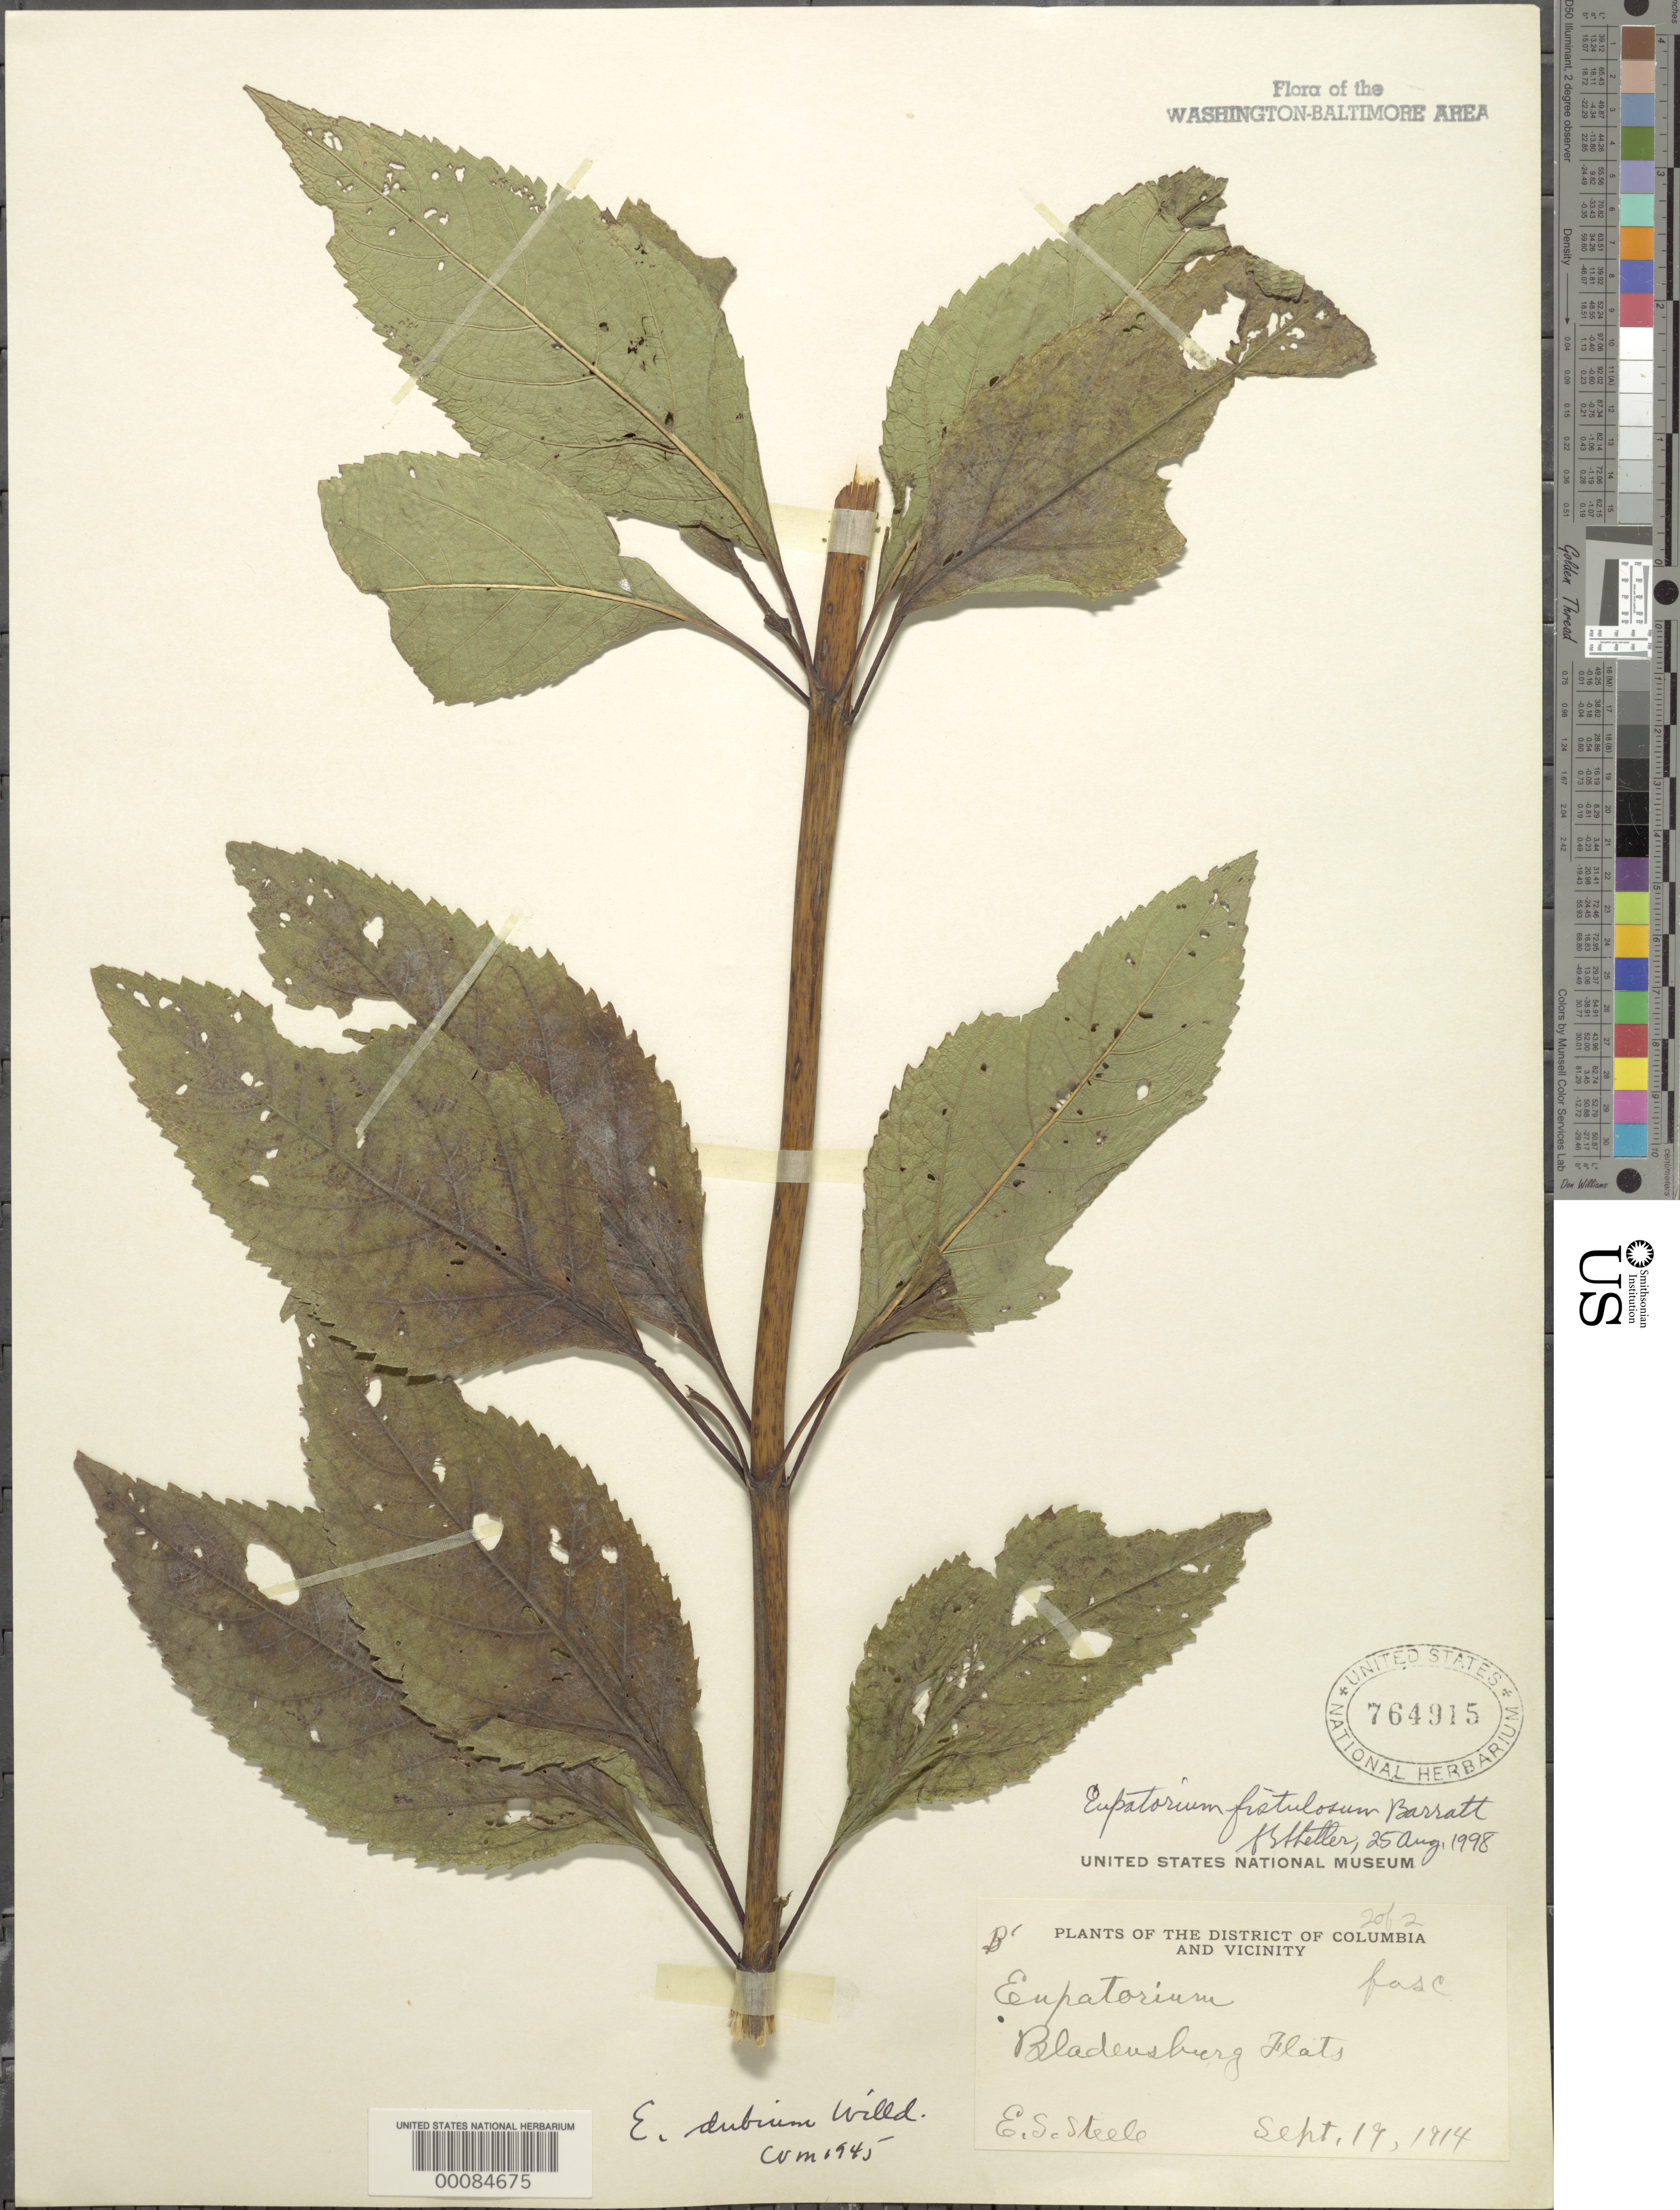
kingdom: Plantae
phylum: Tracheophyta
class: Magnoliopsida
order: Asterales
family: Asteraceae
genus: Eupatorium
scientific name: Eupatorium fistulosum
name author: Barratt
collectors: E. Steele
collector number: B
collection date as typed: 19 Sep 1914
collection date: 1914-09-19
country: United States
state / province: Maryland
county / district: Prince George's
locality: Bladensburg flats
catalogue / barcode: US 764915